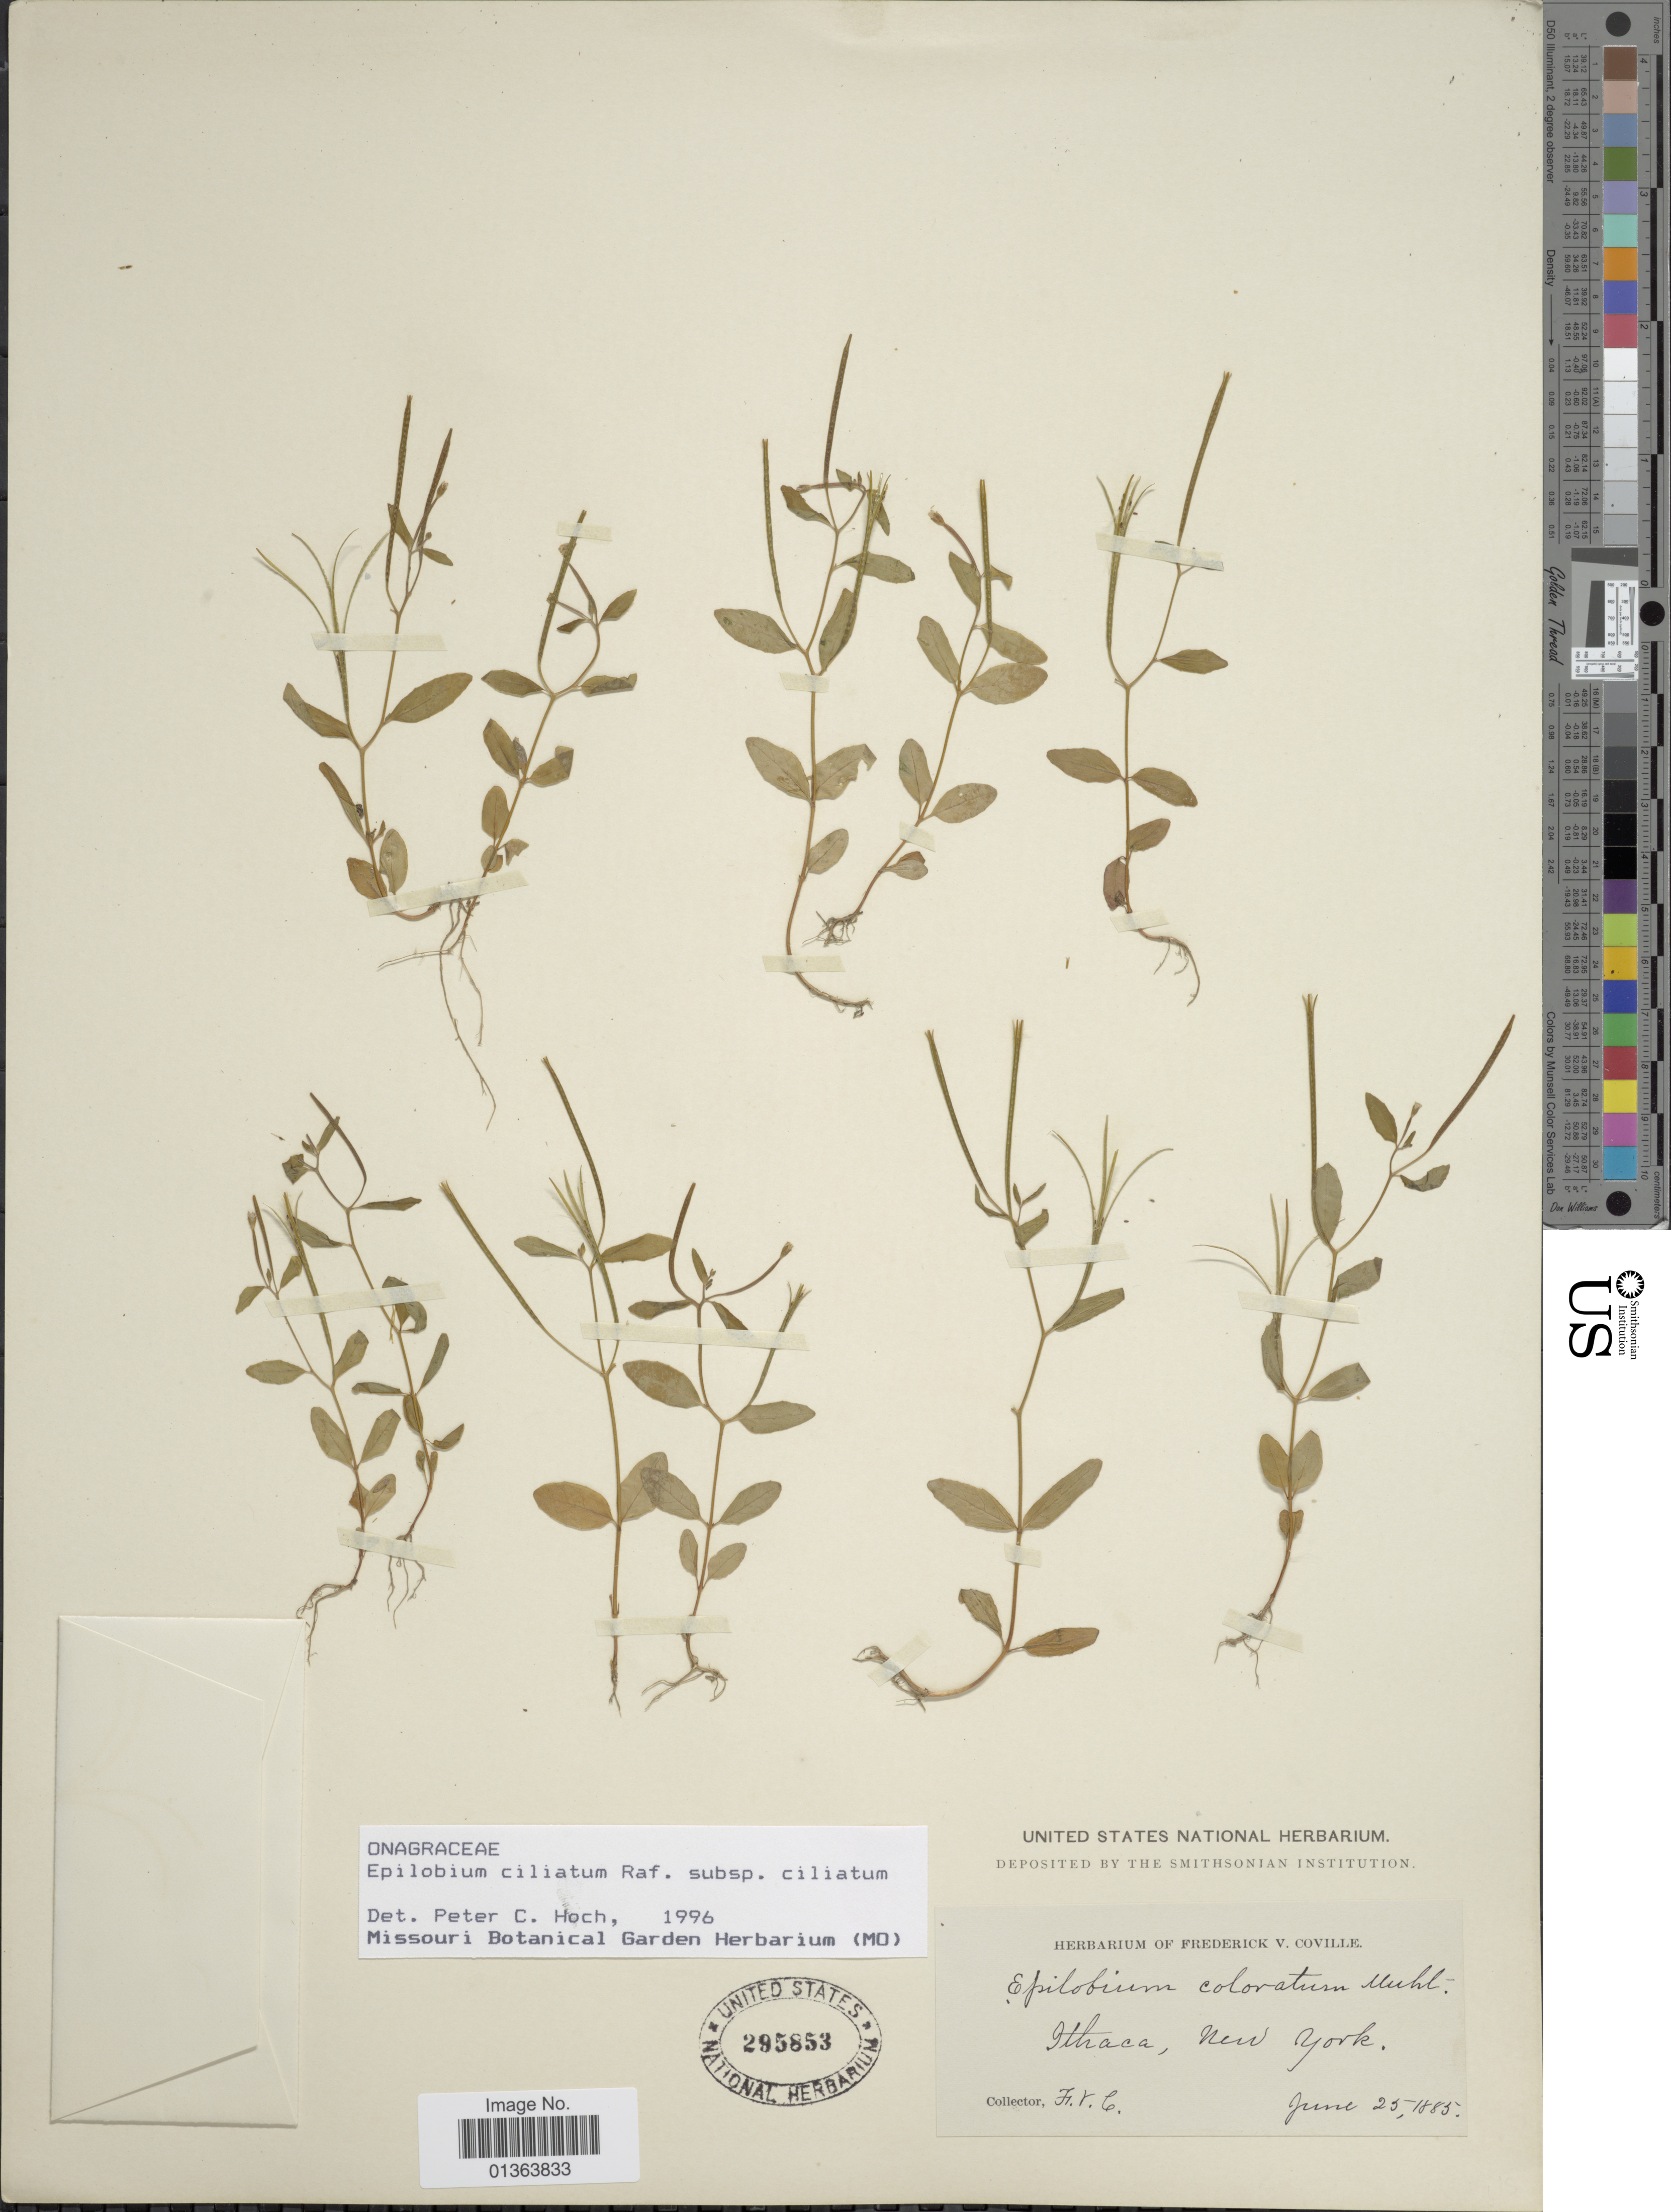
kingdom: Plantae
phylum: Tracheophyta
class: Magnoliopsida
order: Myrtales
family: Onagraceae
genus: Epilobium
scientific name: Epilobium ciliatum subsp. ciliatum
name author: Raf.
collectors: F. V. Coville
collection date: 1885-06-25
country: United States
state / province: New York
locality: Ithaca.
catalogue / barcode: US 295853